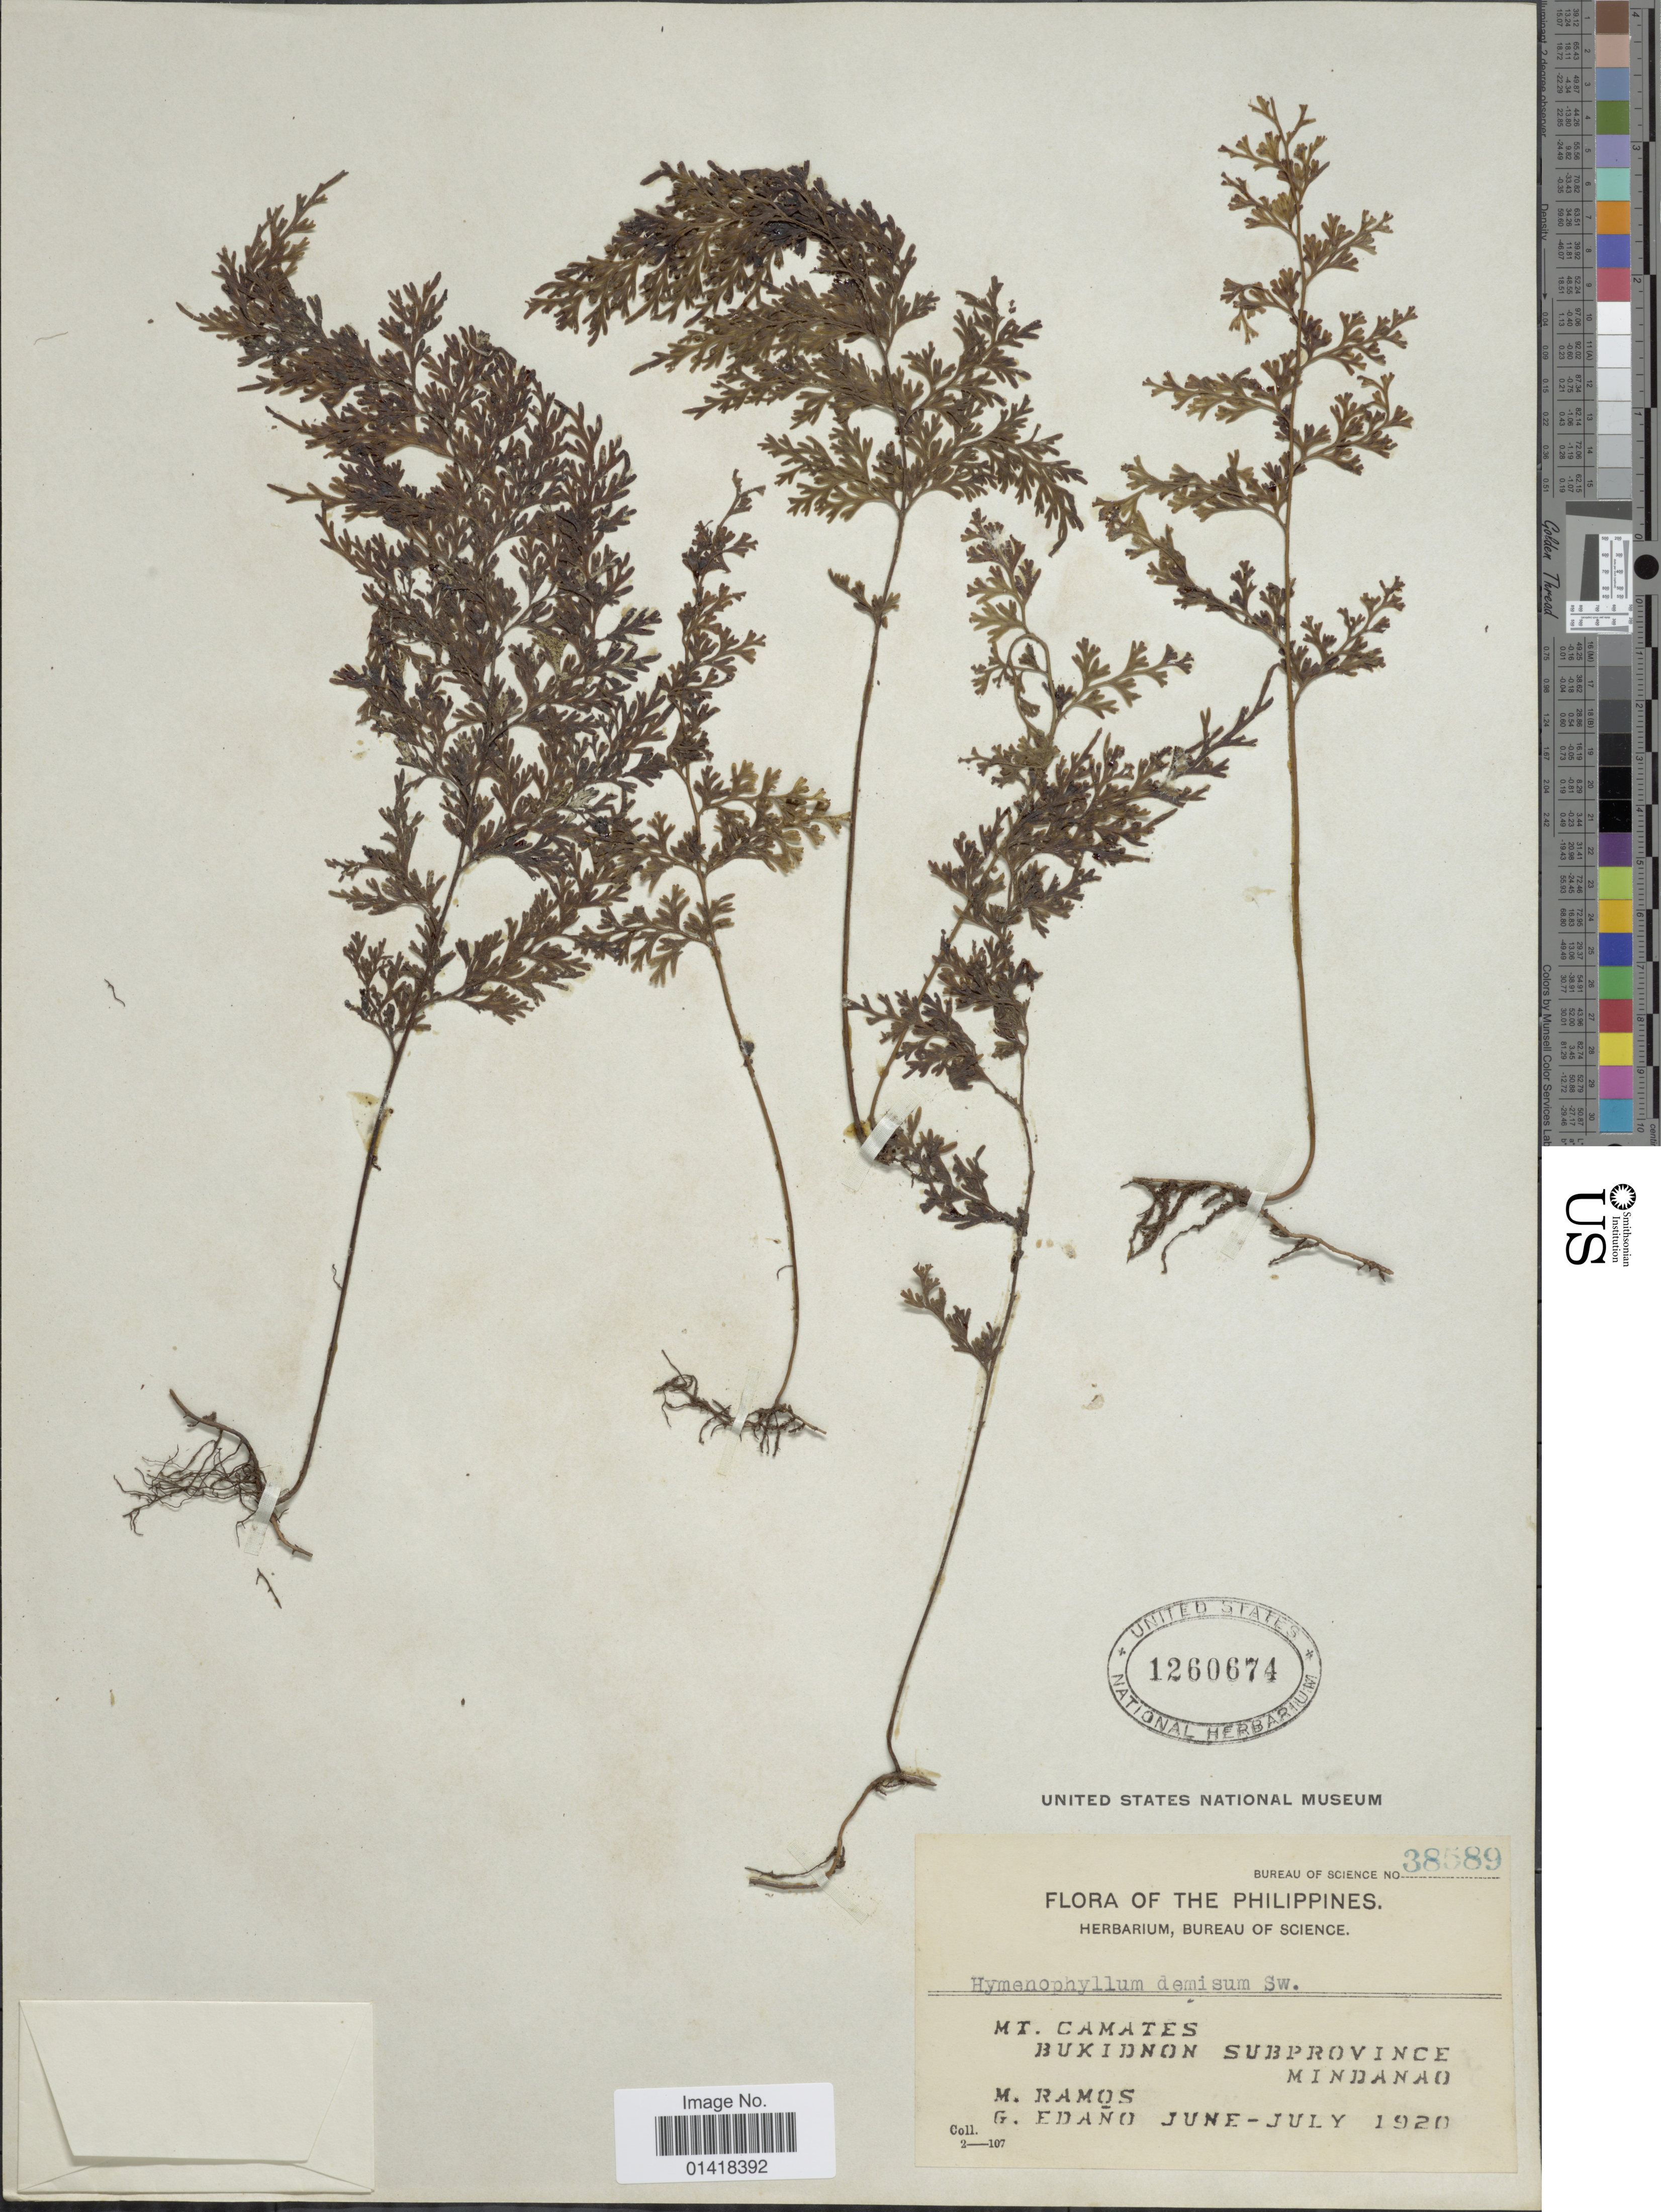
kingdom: Plantae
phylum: Tracheophyta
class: Polypodiopsida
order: Hymenophyllales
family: Hymenophyllaceae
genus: Hymenophyllum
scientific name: Hymenophyllum modestum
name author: Bosch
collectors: M. Ramos & G. Edaño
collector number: Bureau of Science 38589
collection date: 1920-06/1920-07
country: Philippines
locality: The Philippines. Mt. Camates. Bukidnon Subprovince. Mindanao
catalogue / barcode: US 1260674